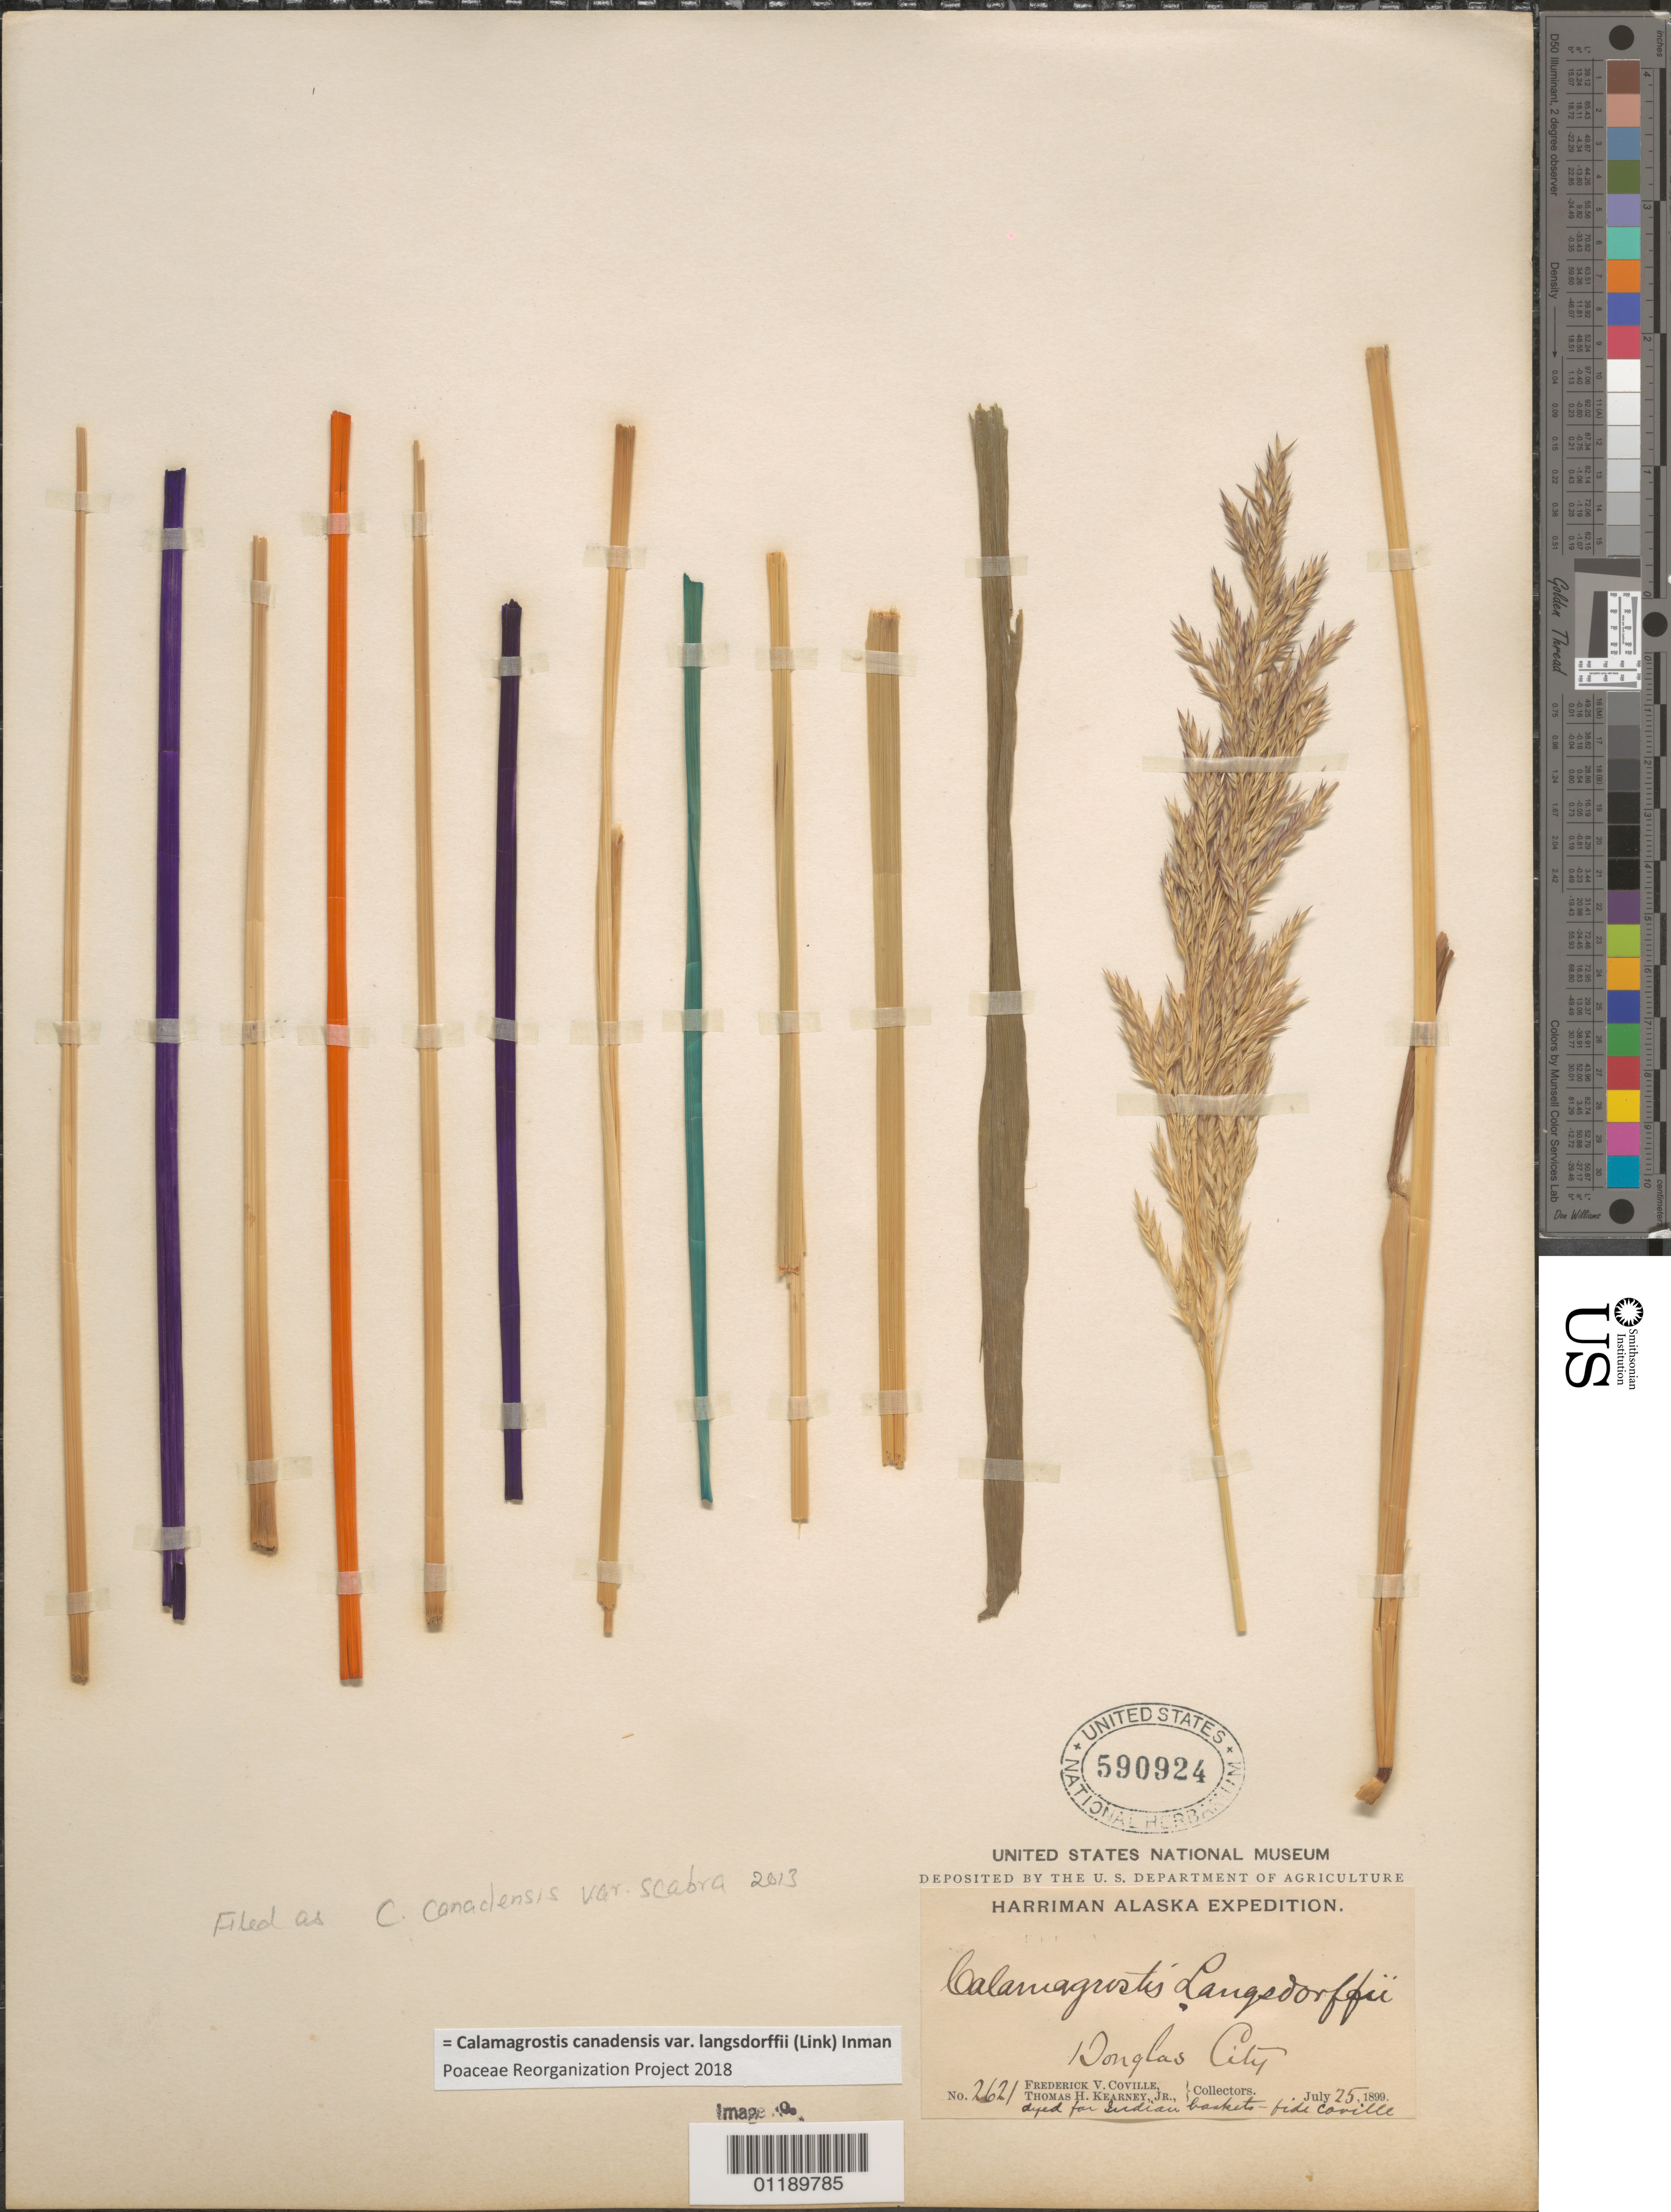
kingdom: Plantae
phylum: Tracheophyta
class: Liliopsida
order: Poales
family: Poaceae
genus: Calamagrostis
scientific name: Calamagrostis canadensis var. langsdorffii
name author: (Link) Inman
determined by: Poaceae Reorganization Project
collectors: F. V. Coville & T. H. Kearney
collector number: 2621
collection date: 1899-07-25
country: United States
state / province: Alaska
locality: Douglas City.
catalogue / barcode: US 590924